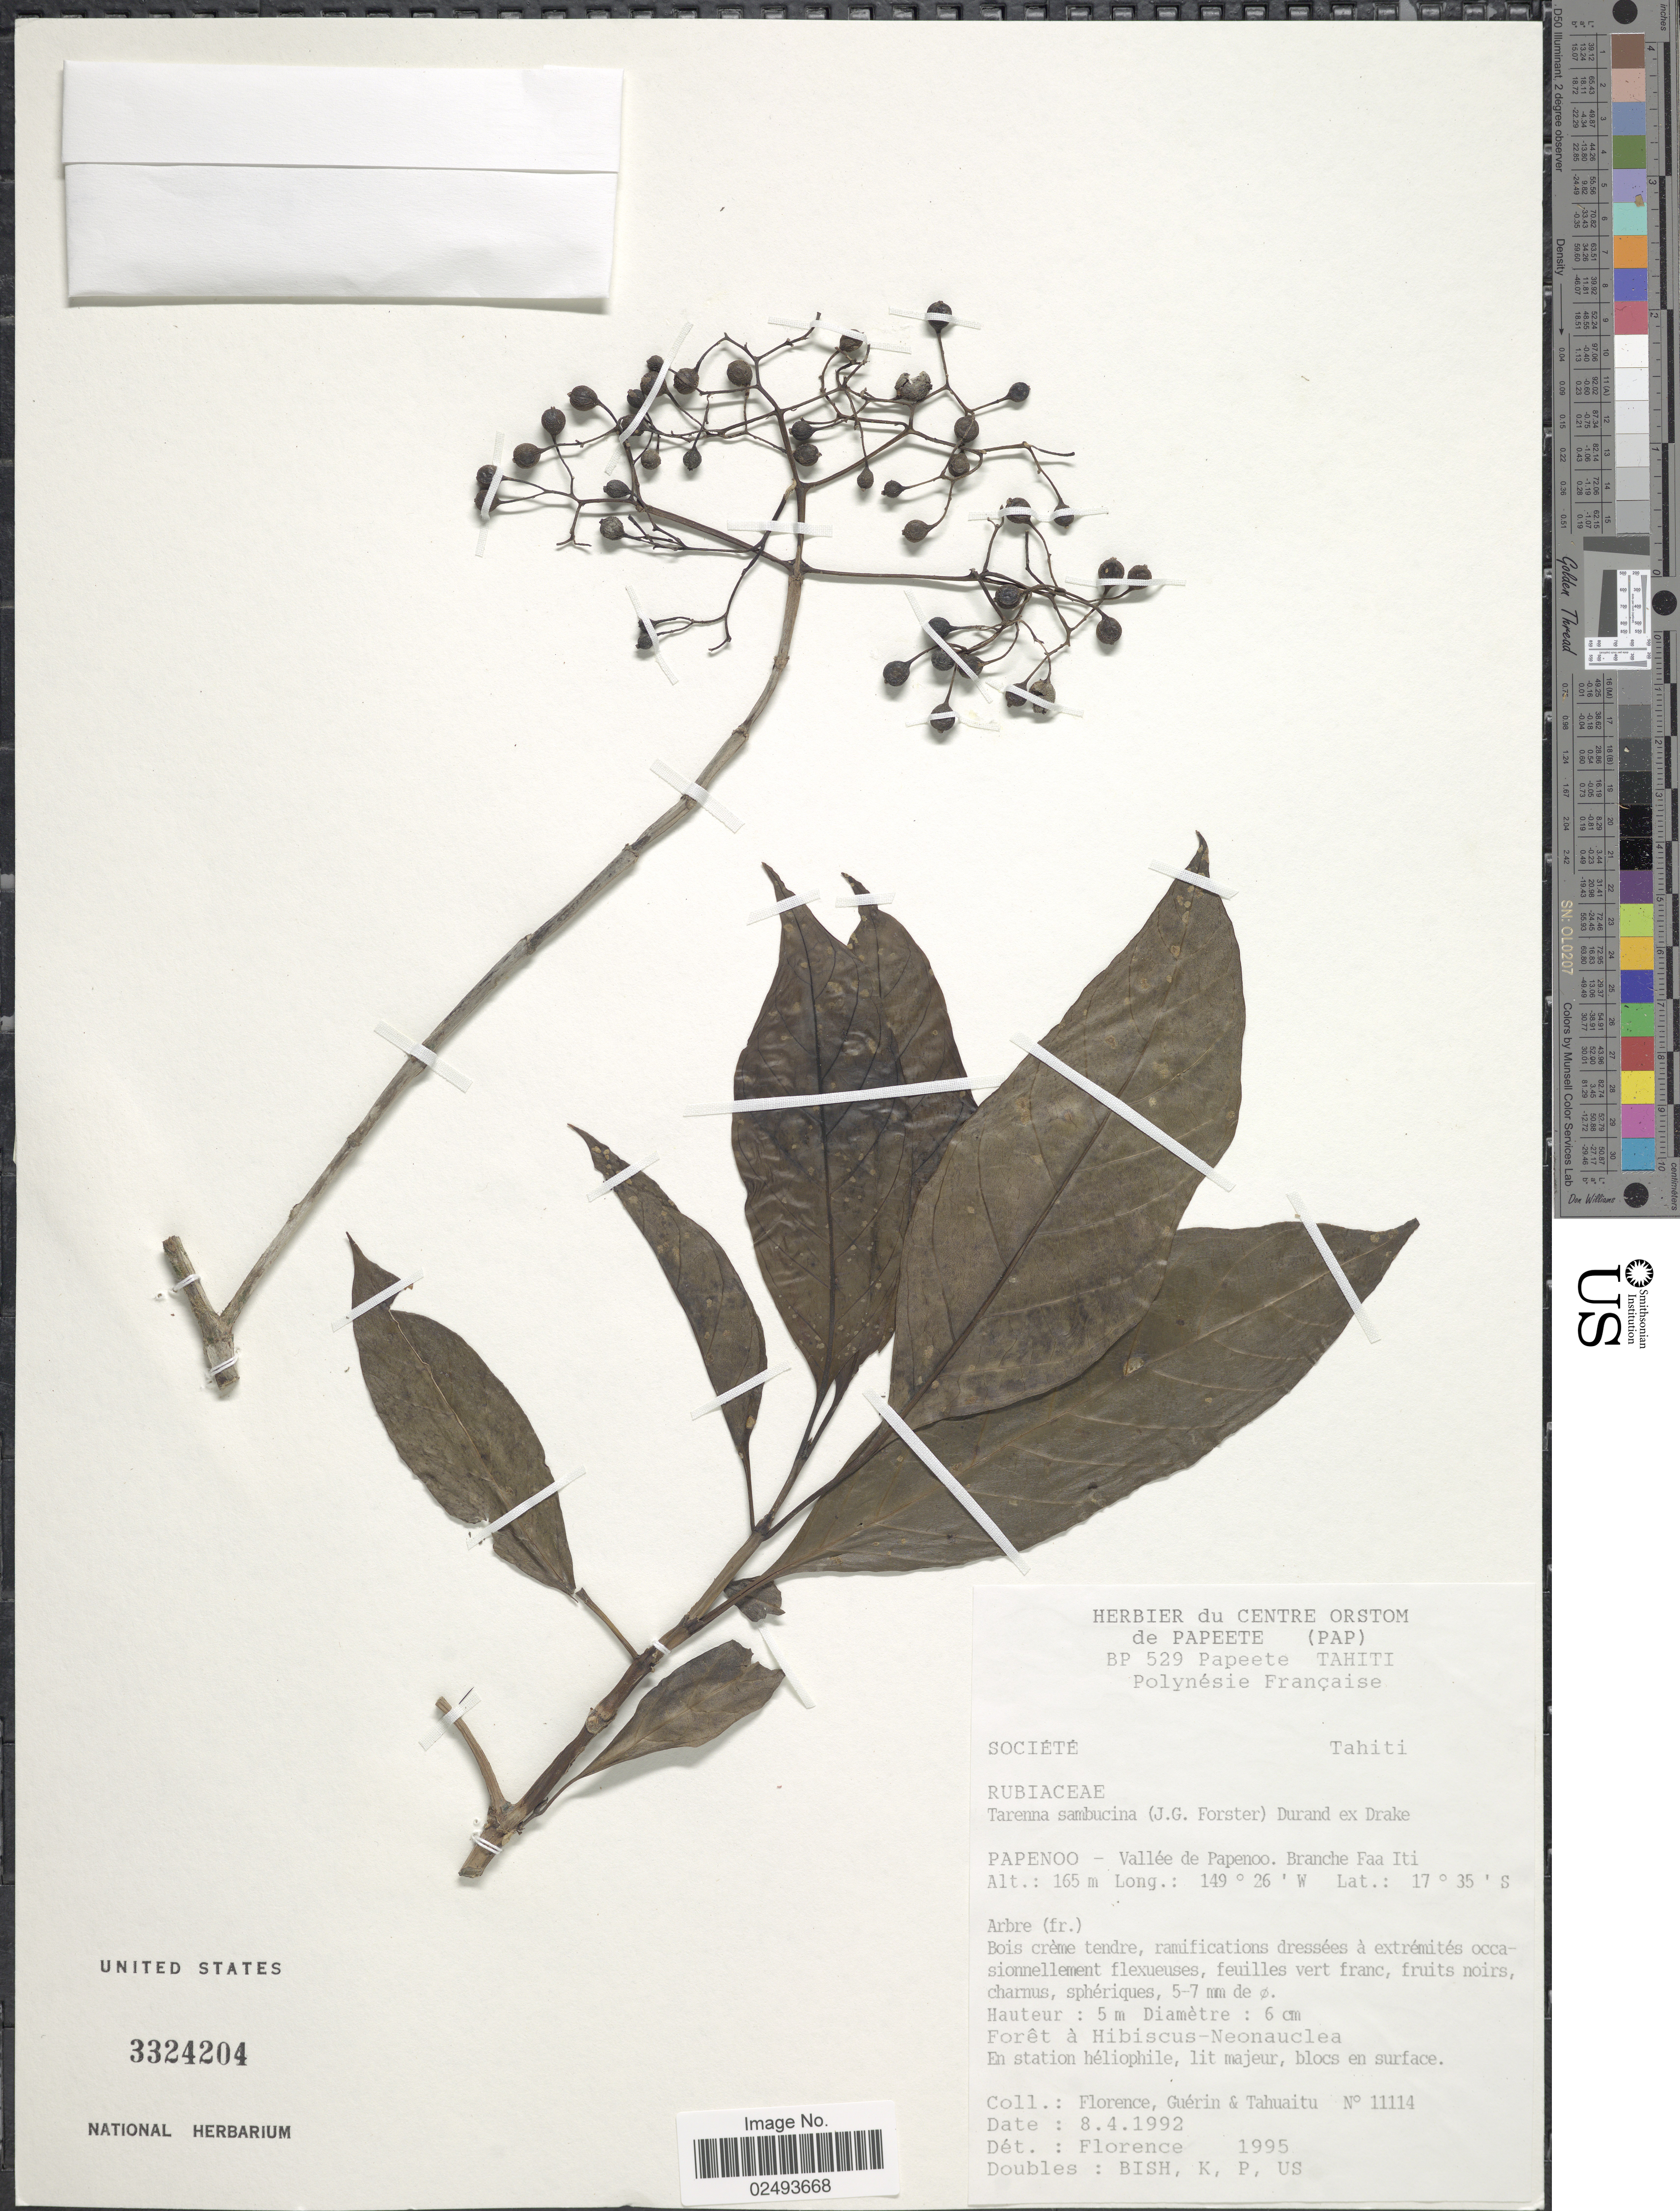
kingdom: Plantae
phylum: Tracheophyta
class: Magnoliopsida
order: Gentianales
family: Rubiaceae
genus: Tarenna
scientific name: Tarenna sambucina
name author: (G. Forst.) Drake ex Durand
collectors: -. Florence, J. B. Guérin & -. Tahuaitu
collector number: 11114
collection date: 1992-04-08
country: French Polynesia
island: Tahiti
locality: BP 529 Papeete, Tahiti, Papenoo, Vallee de Papenoo, Branche Faa Iti, Societe, Tahiti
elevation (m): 165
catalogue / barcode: US 3324204